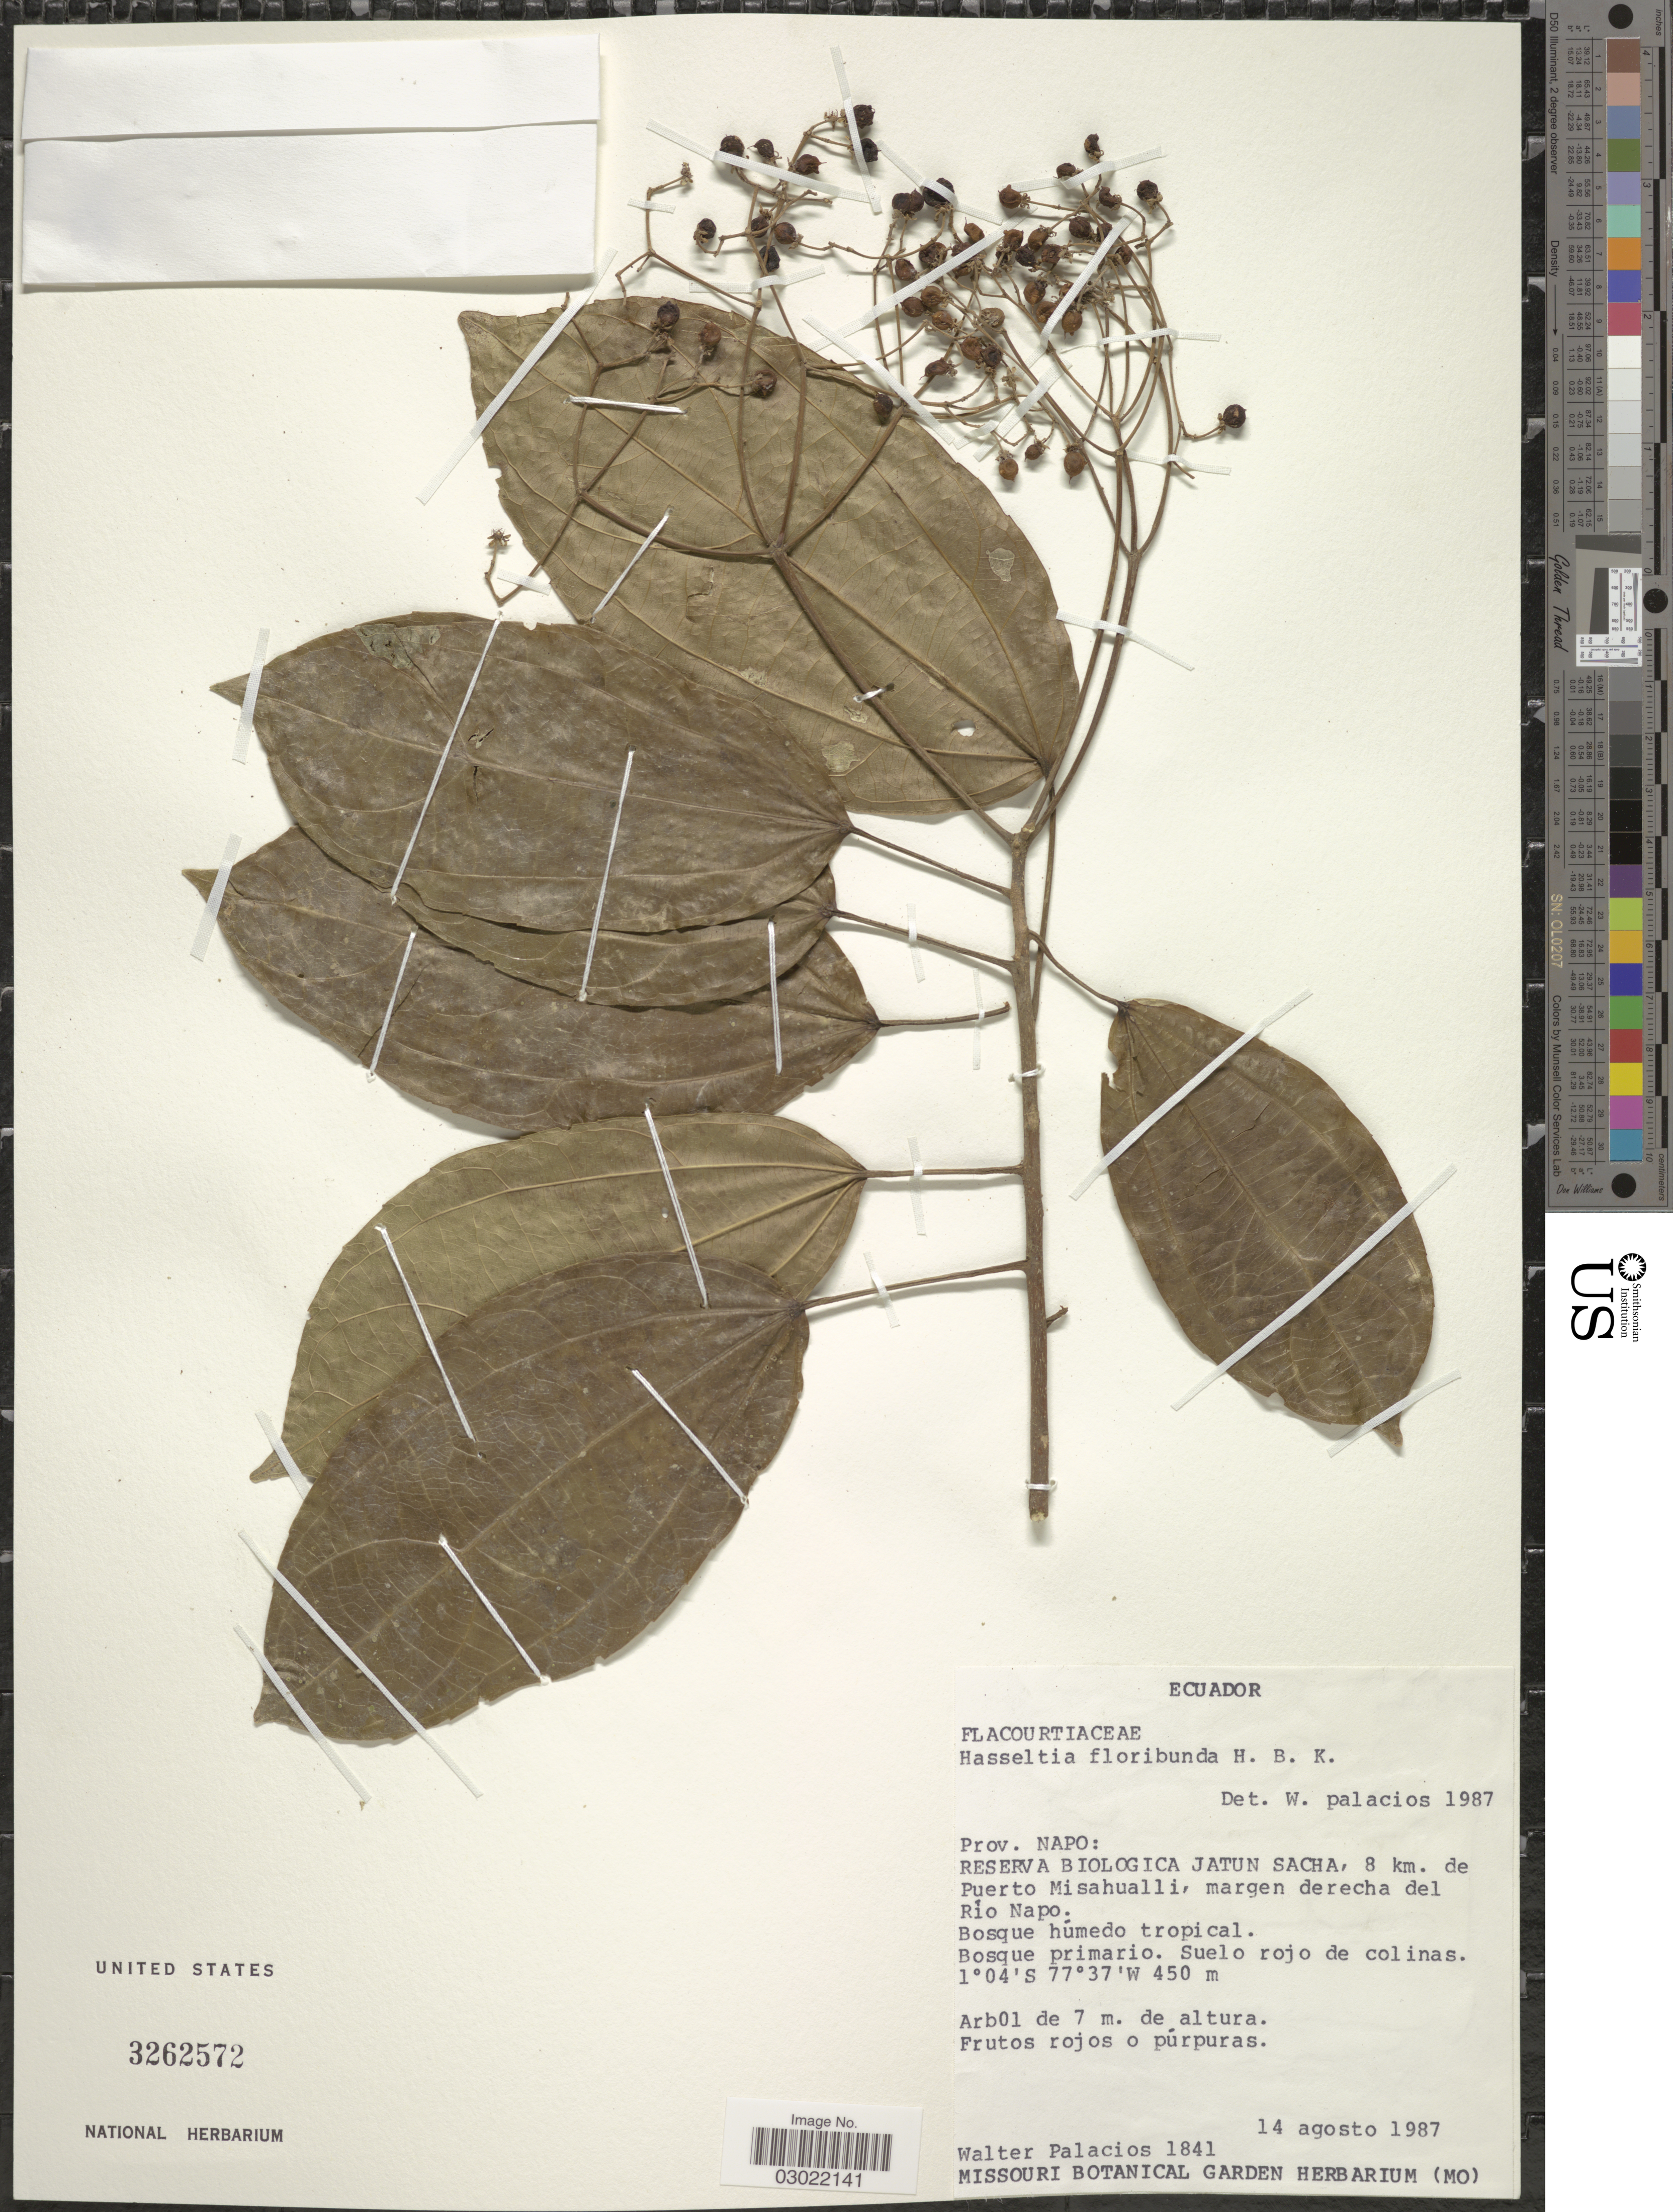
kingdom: Plantae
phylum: Tracheophyta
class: Magnoliopsida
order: Malpighiales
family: Salicaceae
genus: Hasseltia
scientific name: Hasseltia floribunda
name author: Kunth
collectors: W. Palacios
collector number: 1841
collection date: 1987-08-14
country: Ecuador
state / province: Napo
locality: Reserva Biologica Jatun Sacha, 8 km. de Puerto Misahualli, margen derecha del Río Napo.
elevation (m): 450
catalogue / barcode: US 3262572